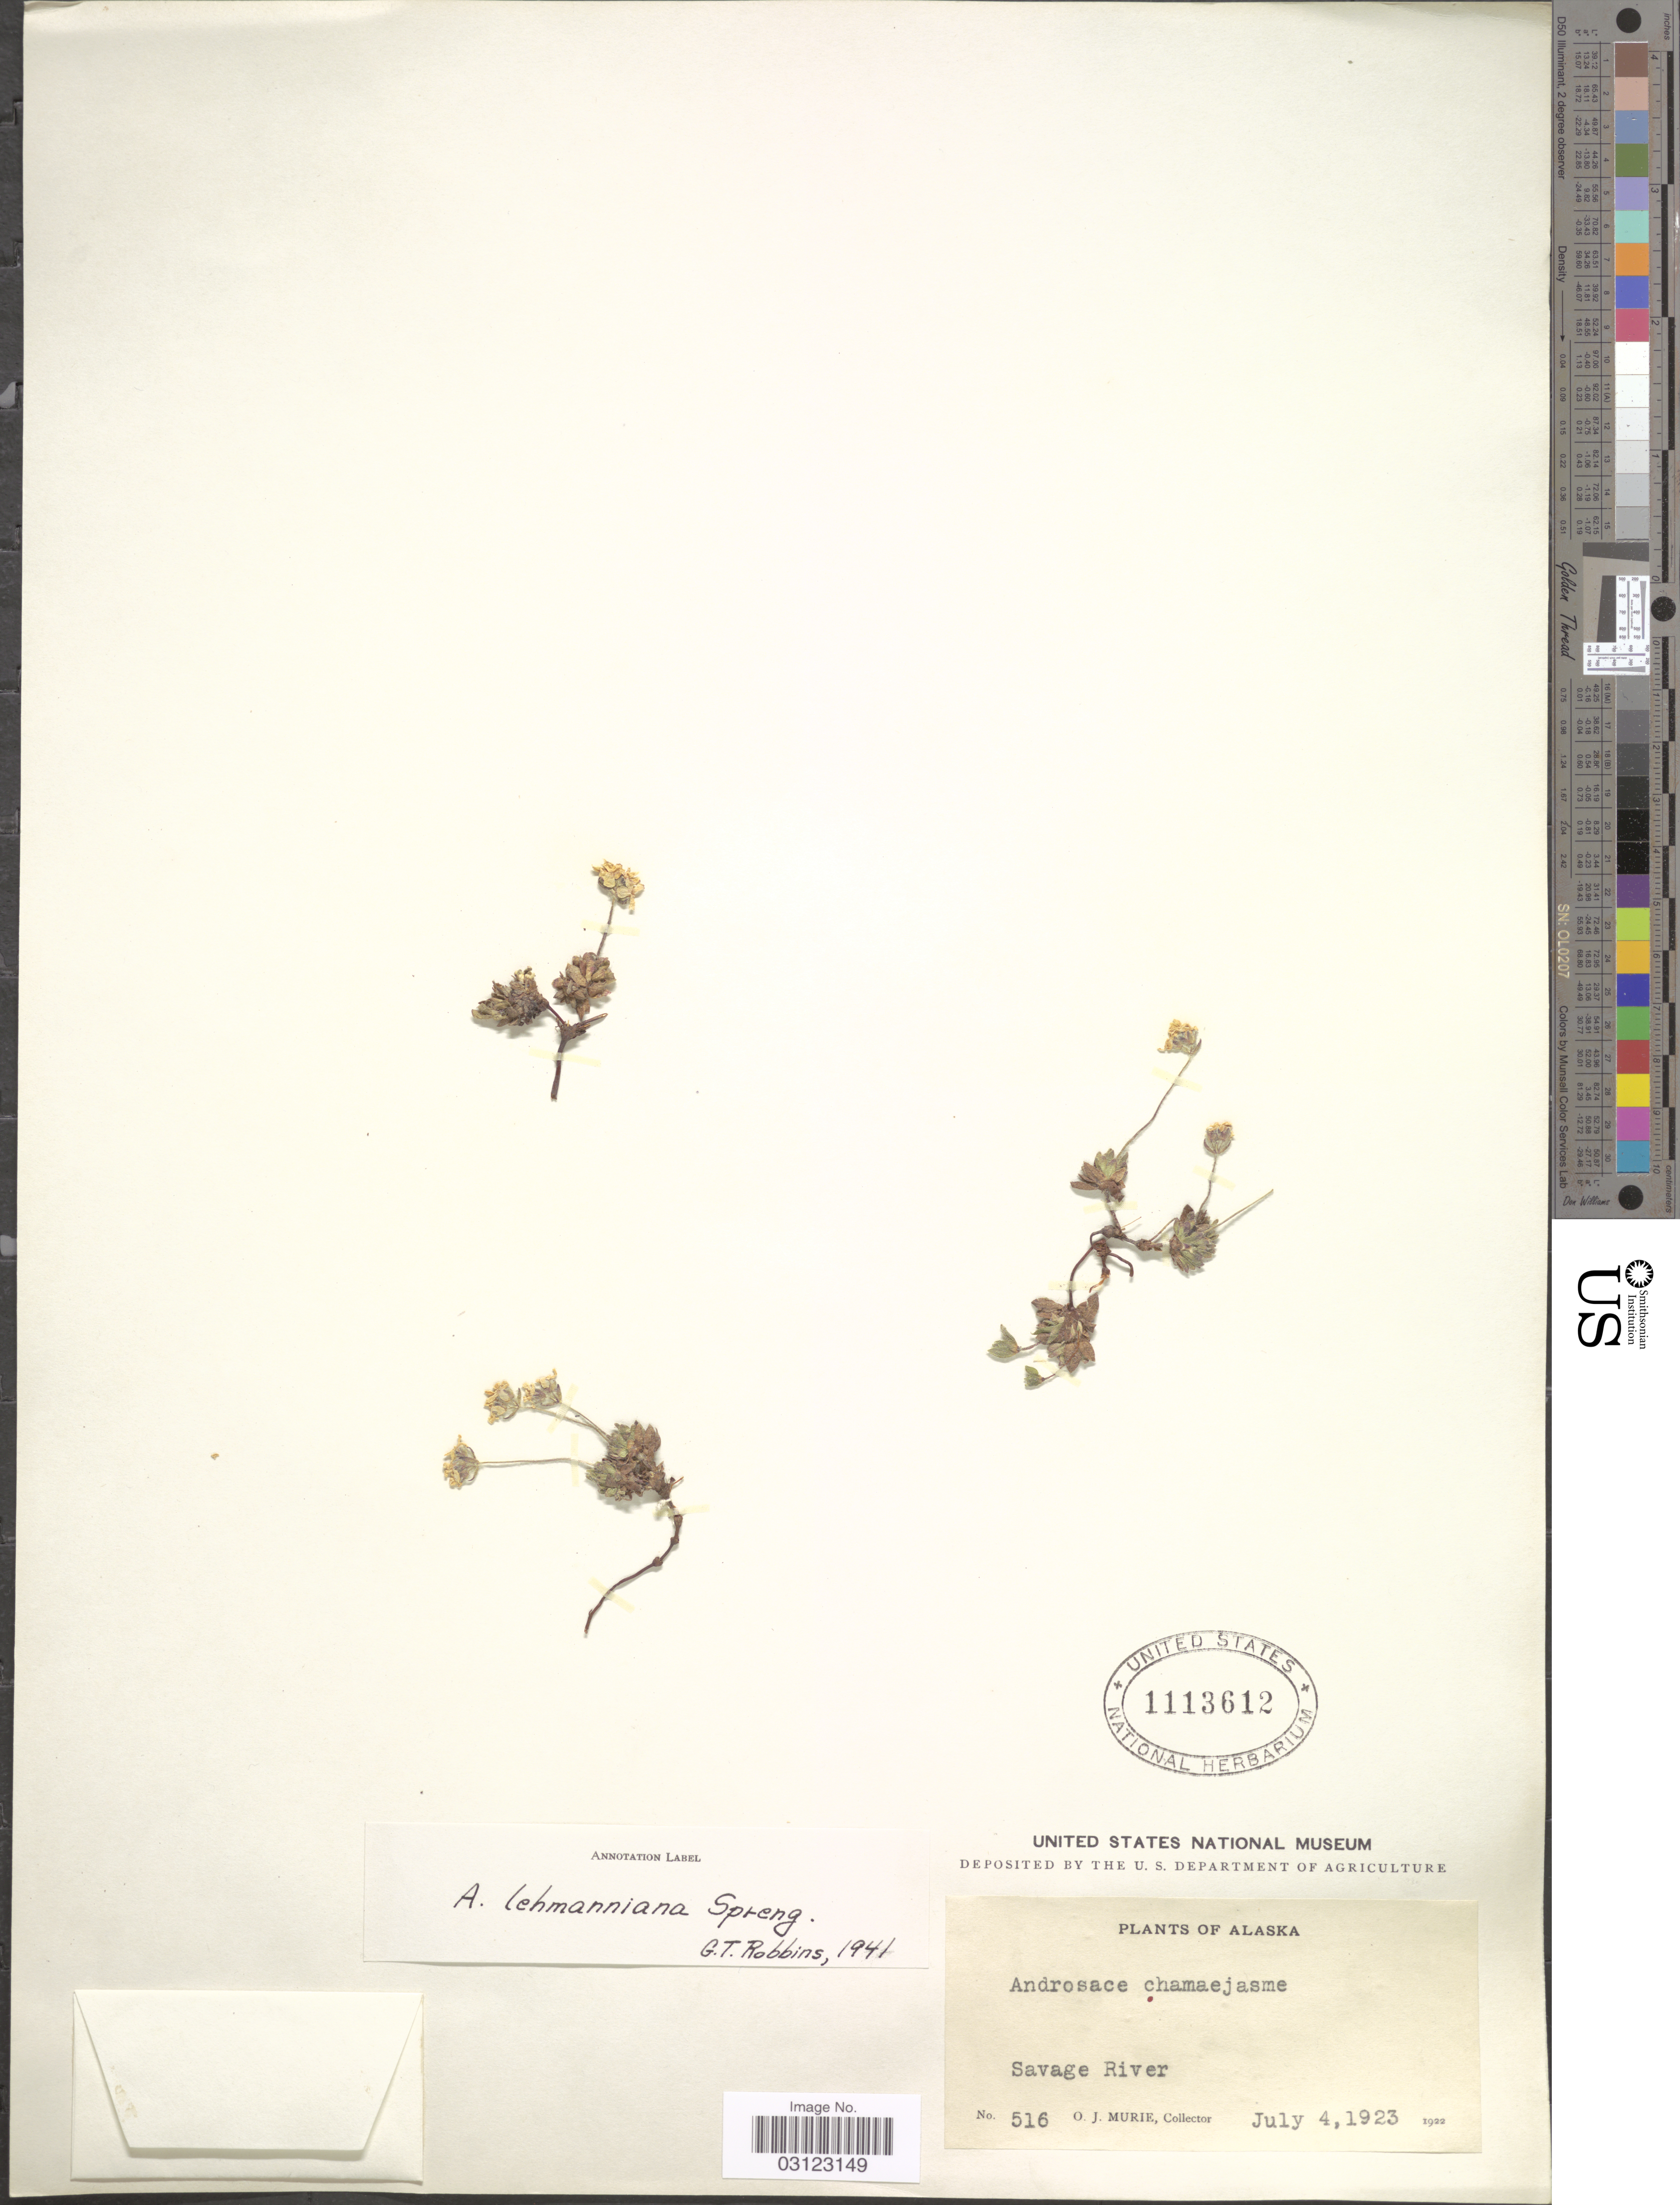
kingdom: Plantae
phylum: Tracheophyta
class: Magnoliopsida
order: Ericales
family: Primulaceae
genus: Androsace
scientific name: Androsace lehmanniana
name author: Spreng.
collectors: O. Murie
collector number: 516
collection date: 1923-07-04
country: United States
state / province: Alaska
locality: Savage River.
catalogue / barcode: US 1113612